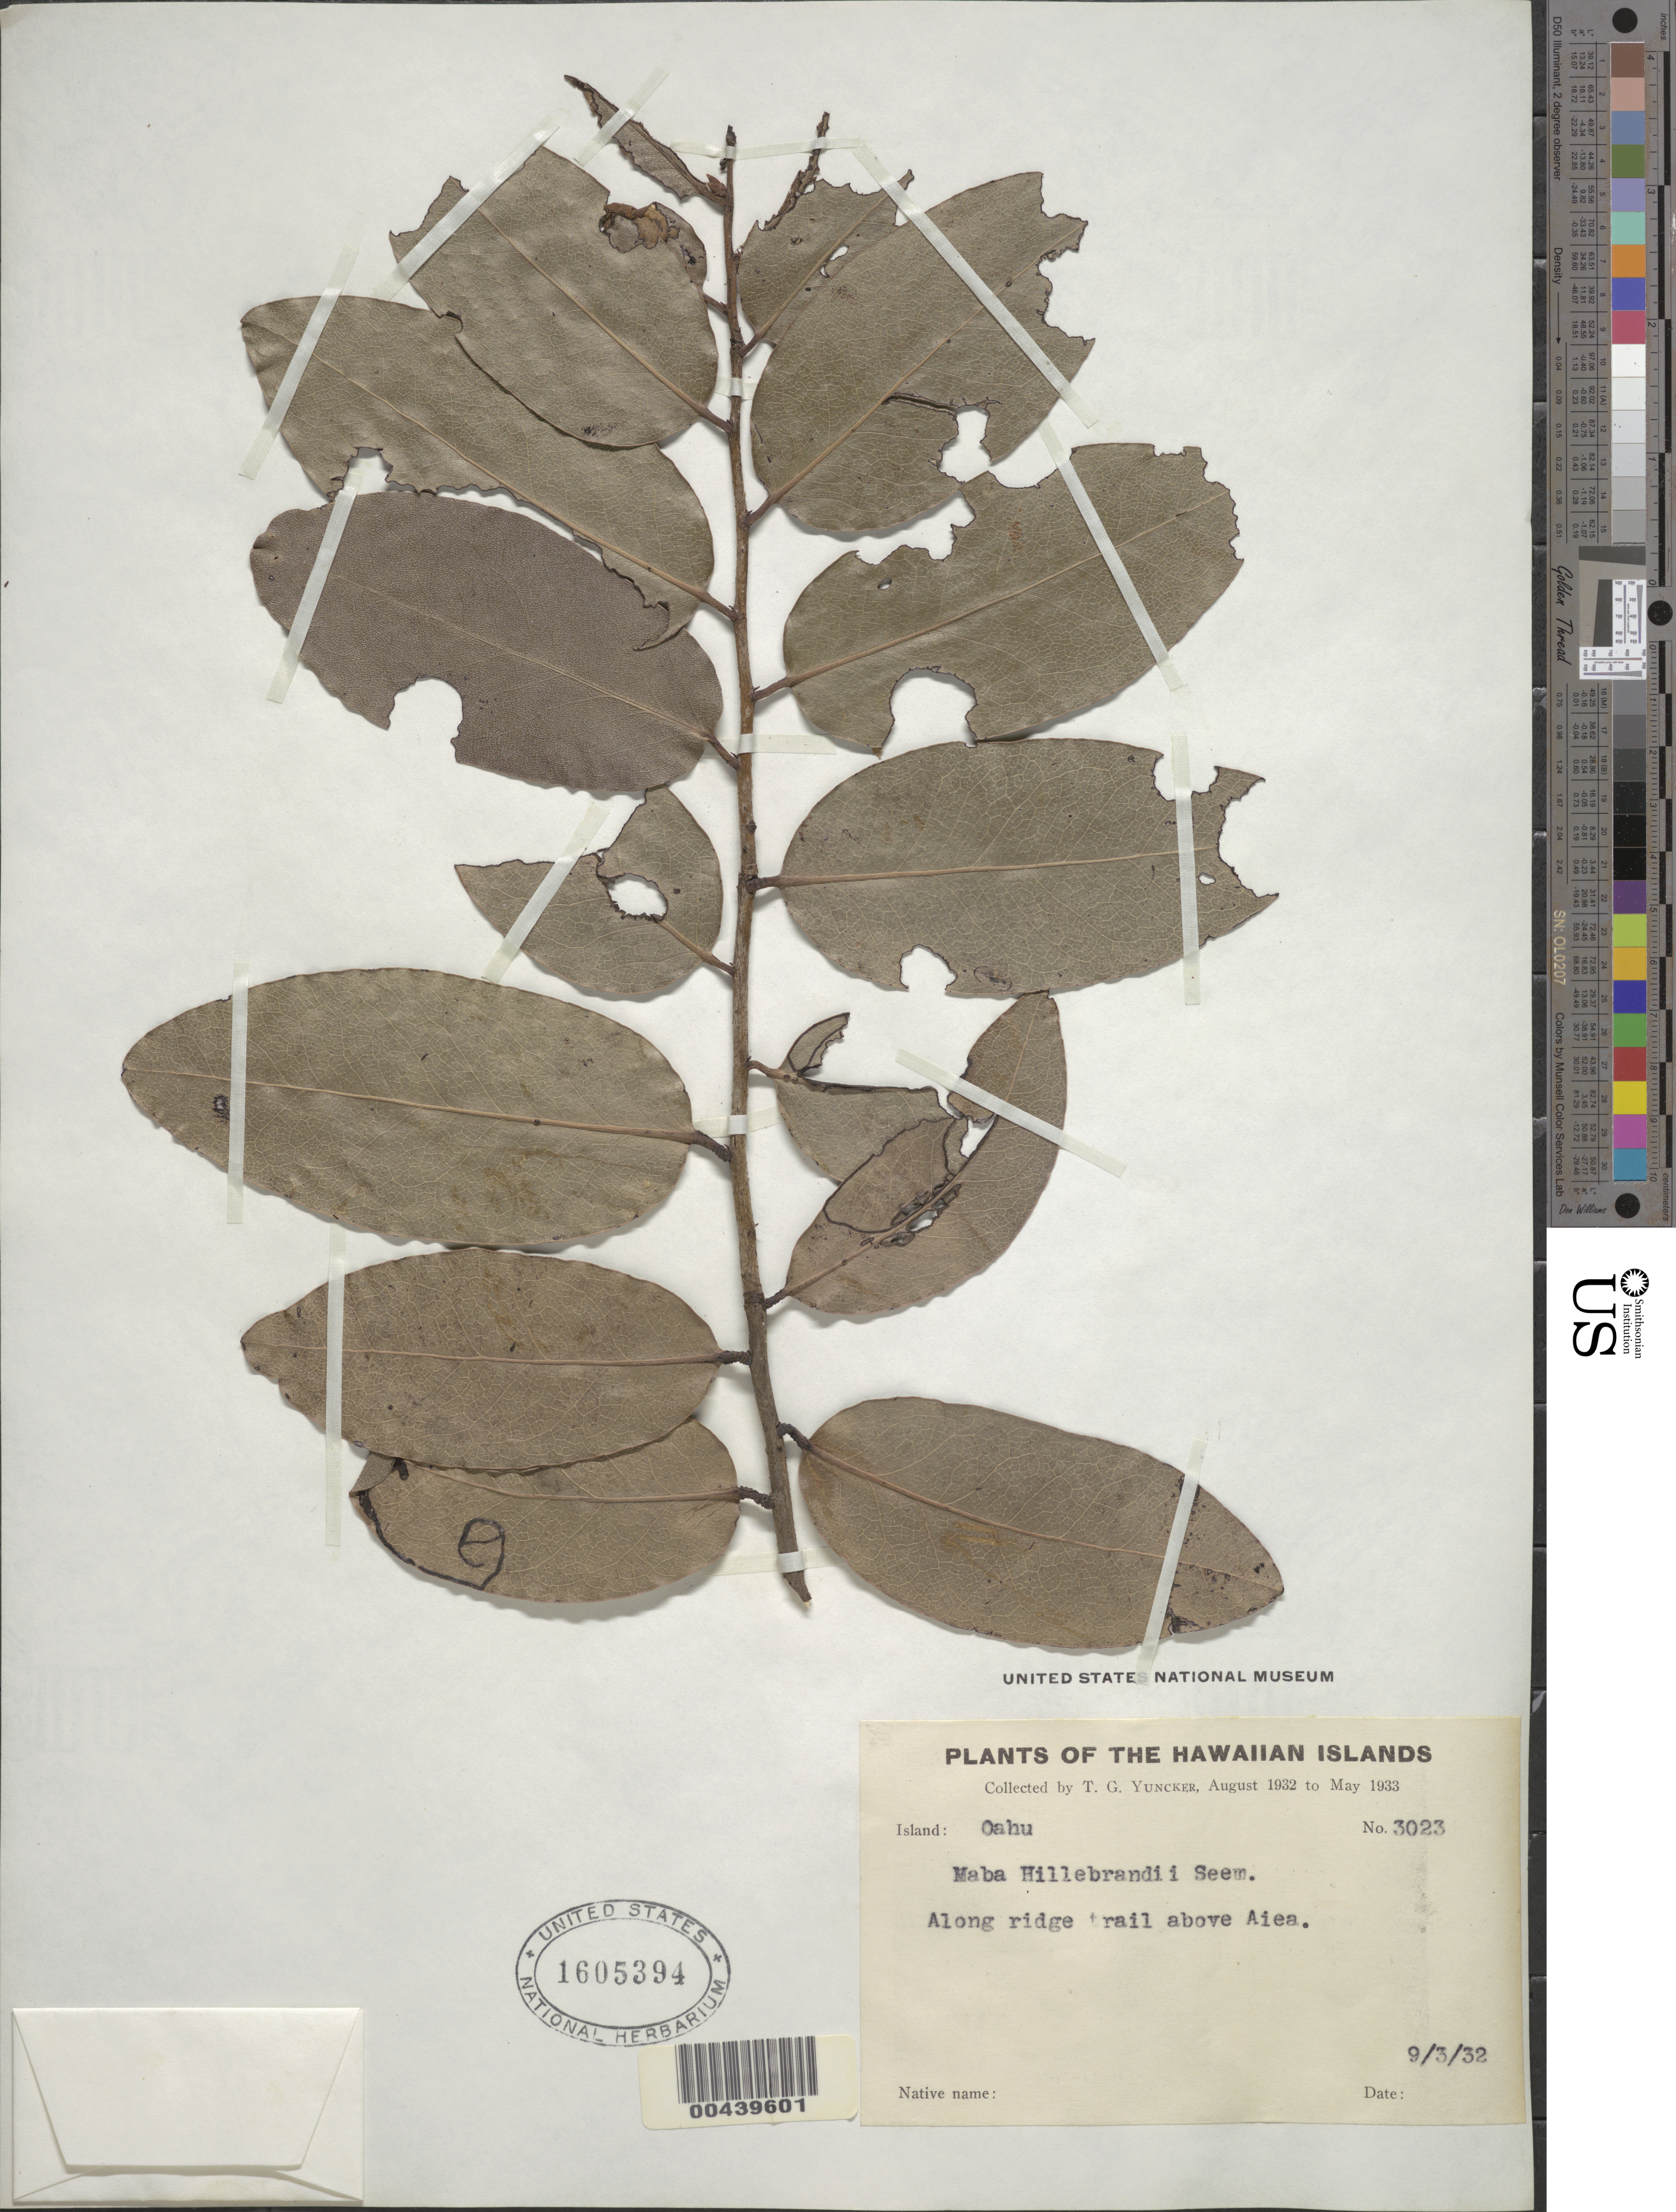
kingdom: Plantae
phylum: Tracheophyta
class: Magnoliopsida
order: Ericales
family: Ebenaceae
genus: Diospyros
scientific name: Diospyros hillebrandii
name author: (Seem.) Fosberg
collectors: T. G. Yuncker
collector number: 3023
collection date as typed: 3 Sep 1932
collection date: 1932-09-03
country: United States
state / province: Hawaii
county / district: Honolulu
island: Oahu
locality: Along ridge trail above Aiea.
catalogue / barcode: US 1605394